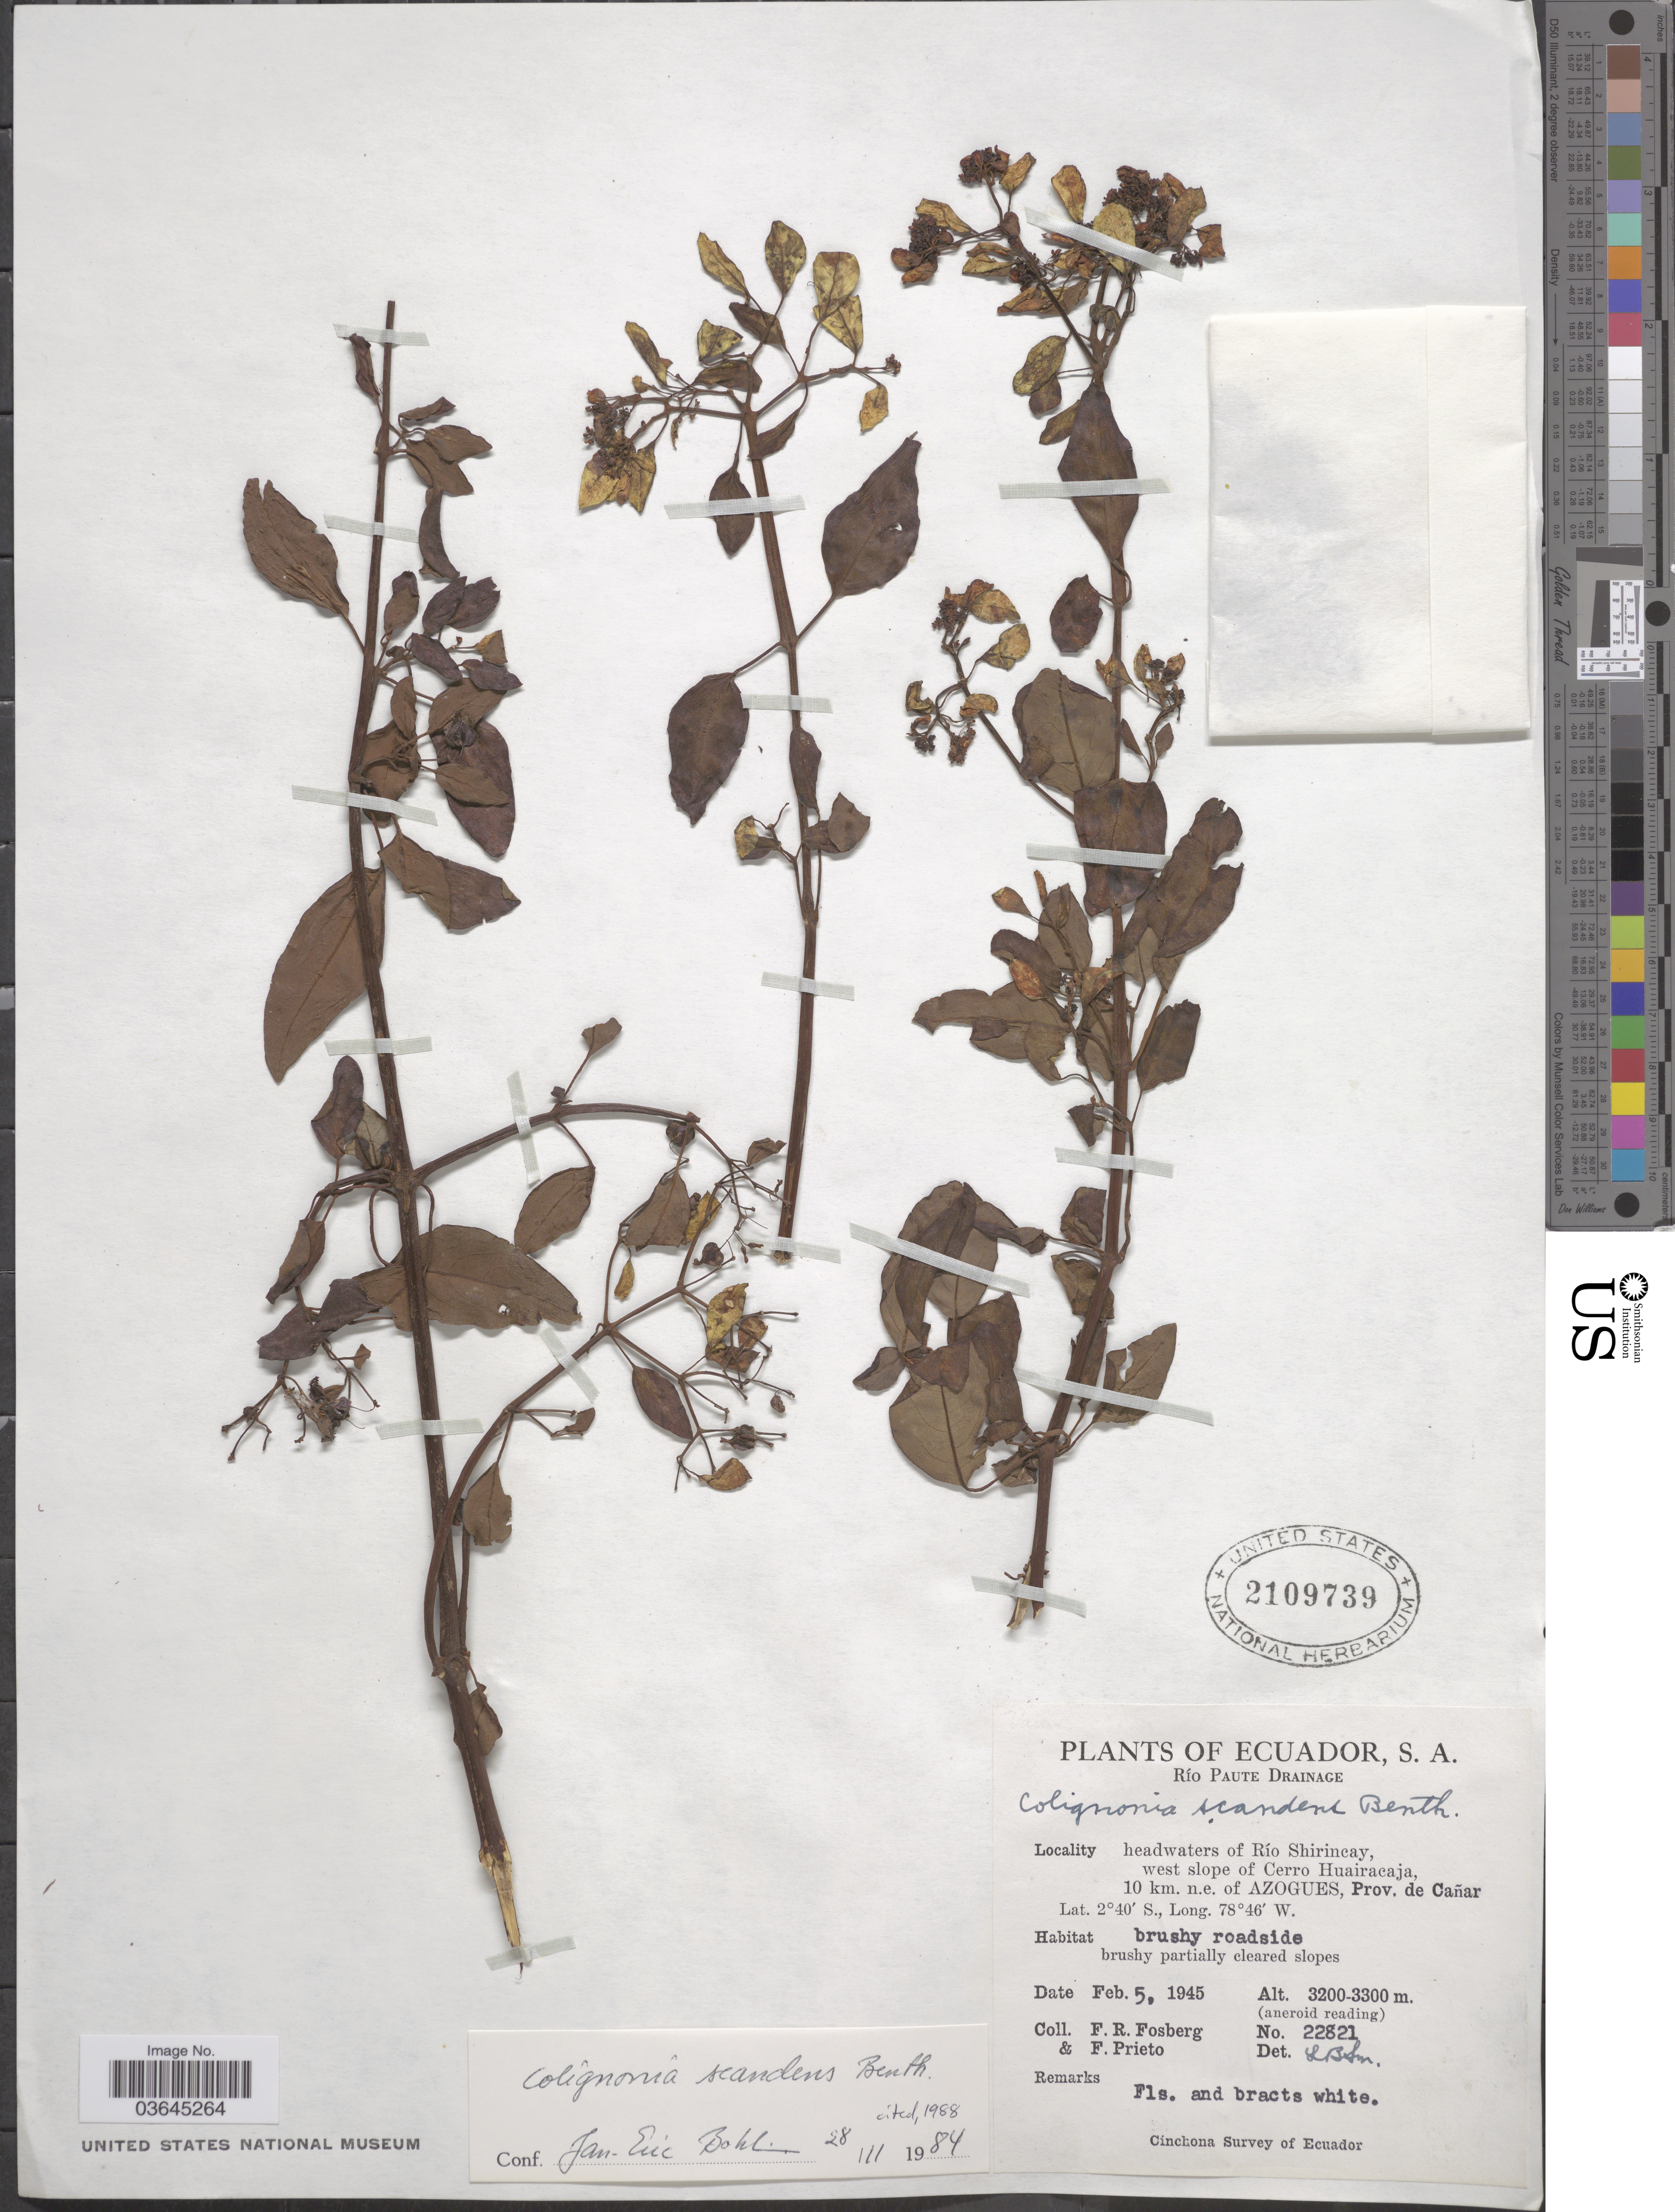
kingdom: Plantae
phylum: Tracheophyta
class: Magnoliopsida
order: Caryophyllales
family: Nyctaginaceae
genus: Colignonia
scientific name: Colignonia scandens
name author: Benth.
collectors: F. R. Fosberg & F. Prieto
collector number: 22821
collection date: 1945-02-05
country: Ecuador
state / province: Cañar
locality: Río Paute Drainage. Headwaters of Río Shirincay, west slope of Cerro Huairacaja, 10 km. n.e. of Azogues.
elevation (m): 3200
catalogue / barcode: US 2109739